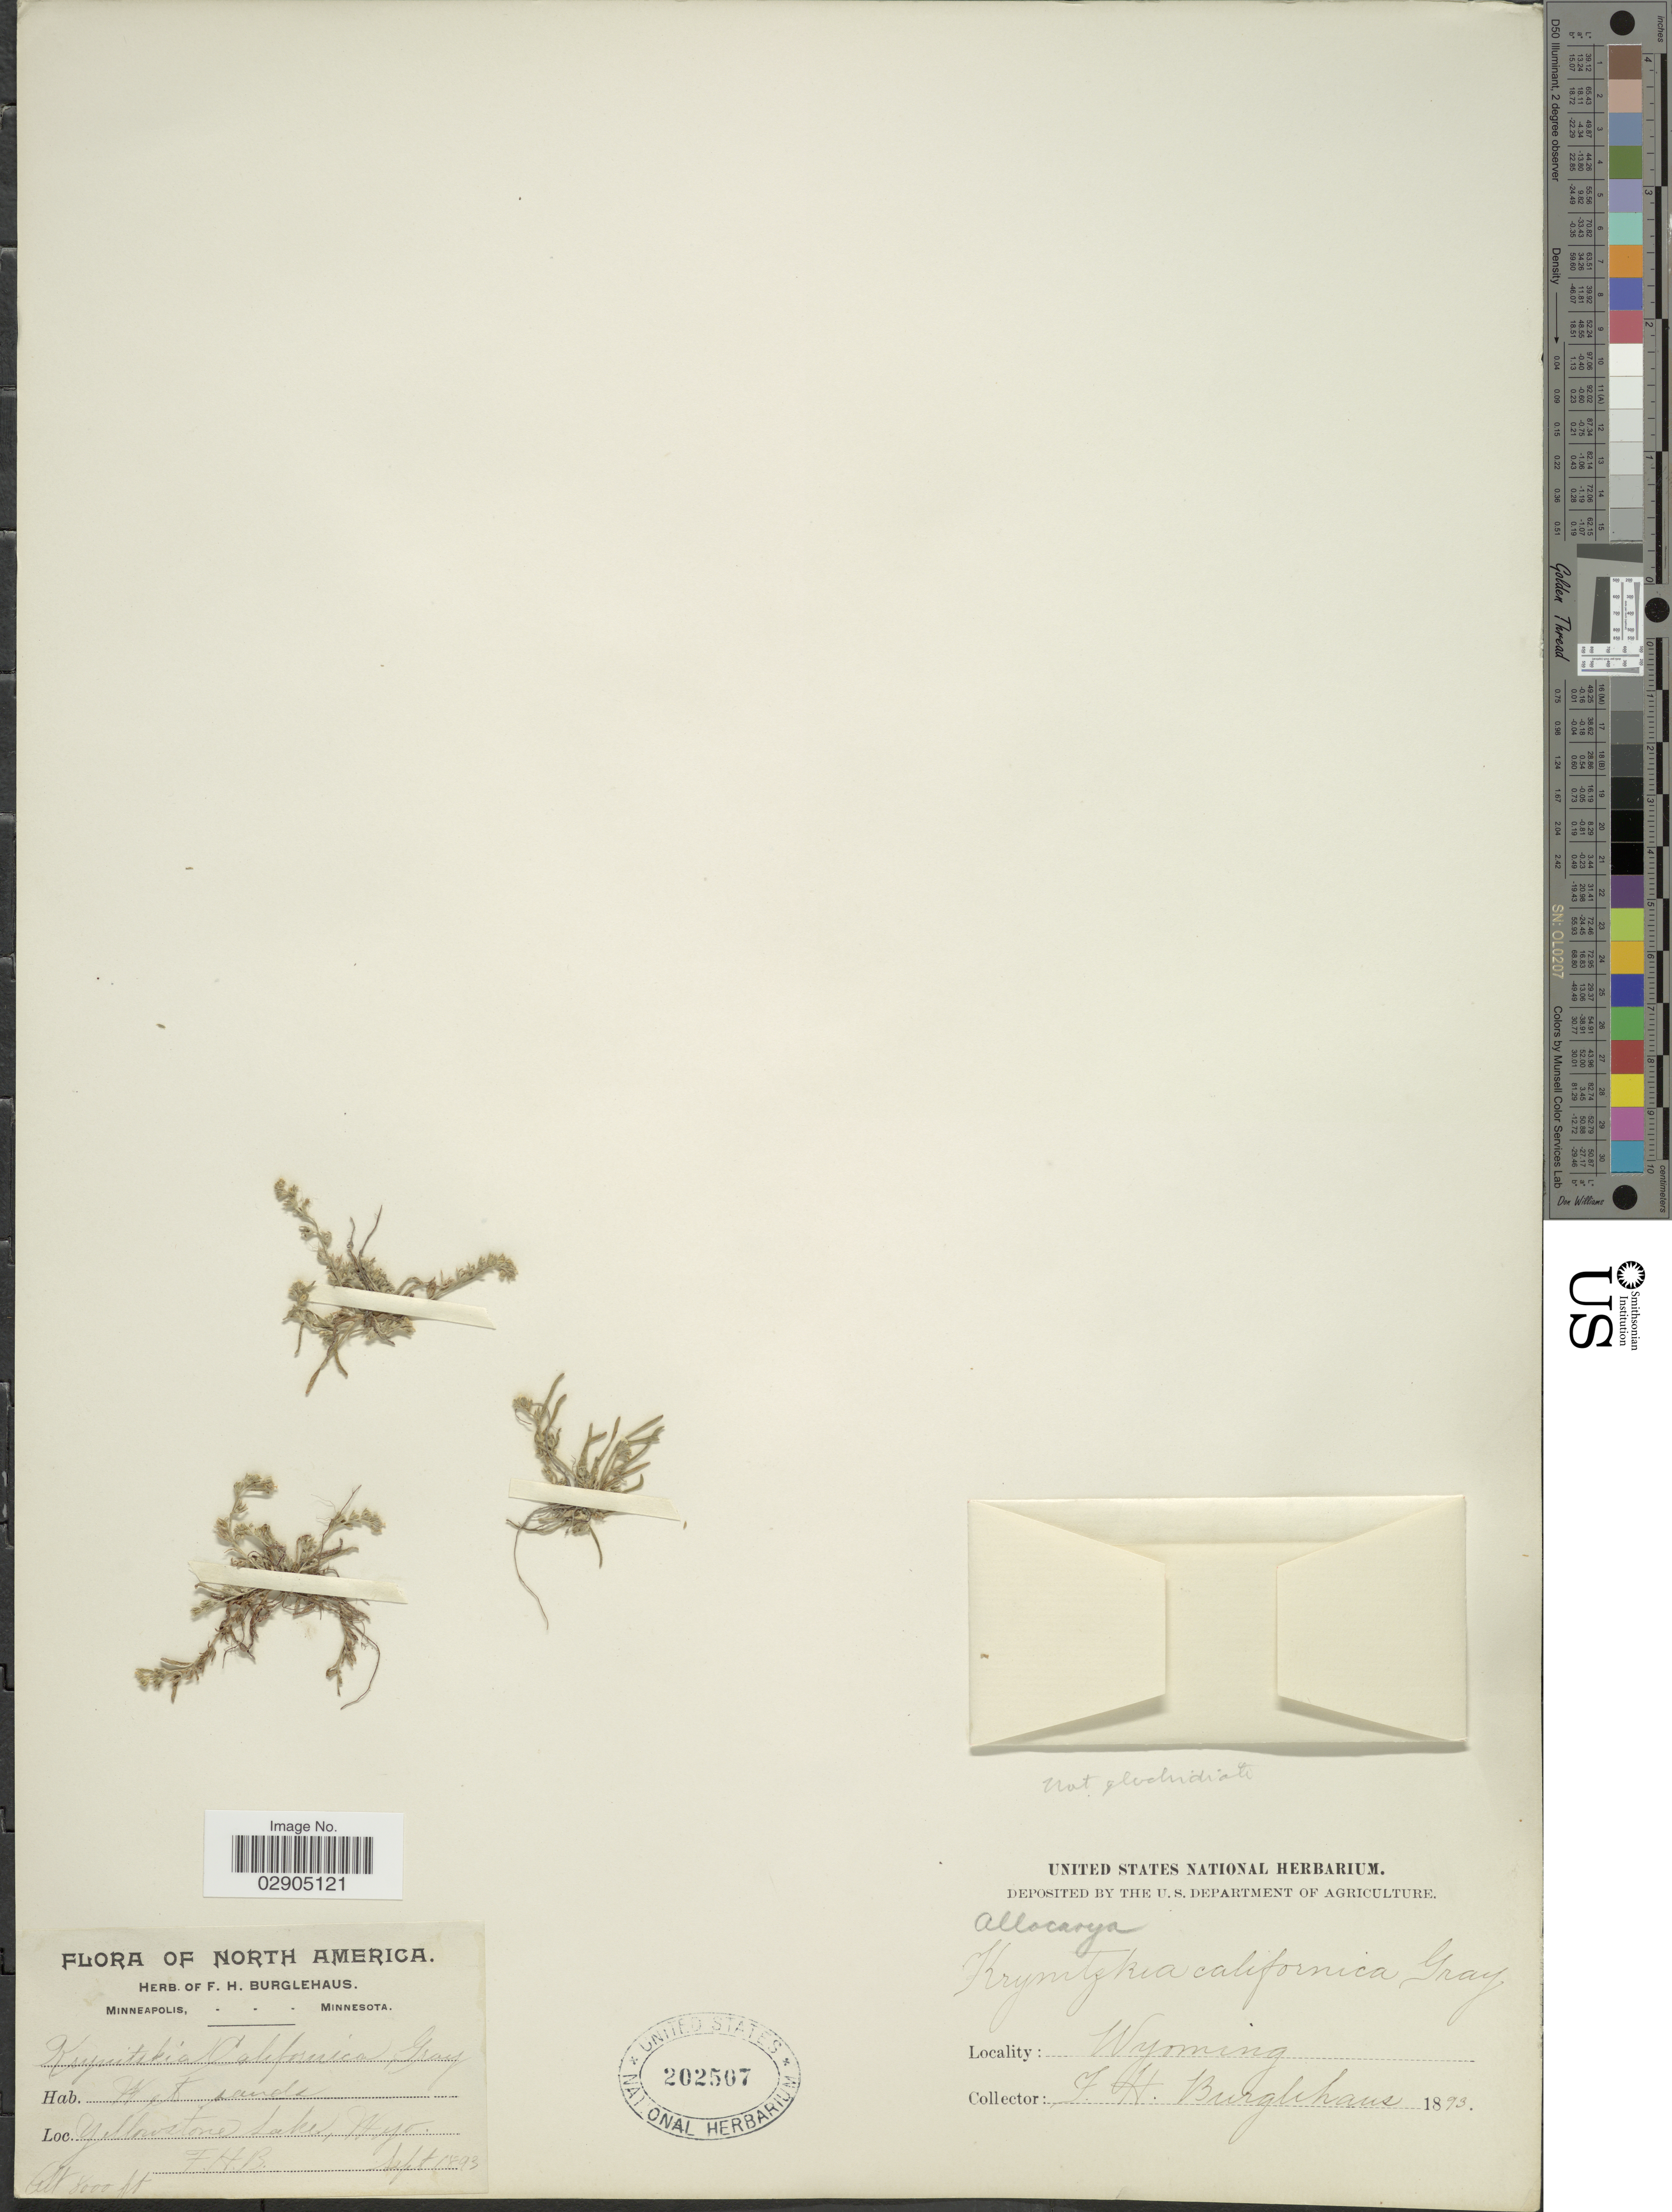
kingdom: Plantae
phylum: Tracheophyta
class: Magnoliopsida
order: Boraginales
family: Boraginaceae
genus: Allocarya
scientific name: Allocarya californica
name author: (Fisch. & C.A. Mey.) Greene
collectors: F. Burglehaus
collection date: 1893-09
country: United States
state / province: Wyoming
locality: Yellowstone Lake.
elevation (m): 2438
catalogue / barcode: US 202507